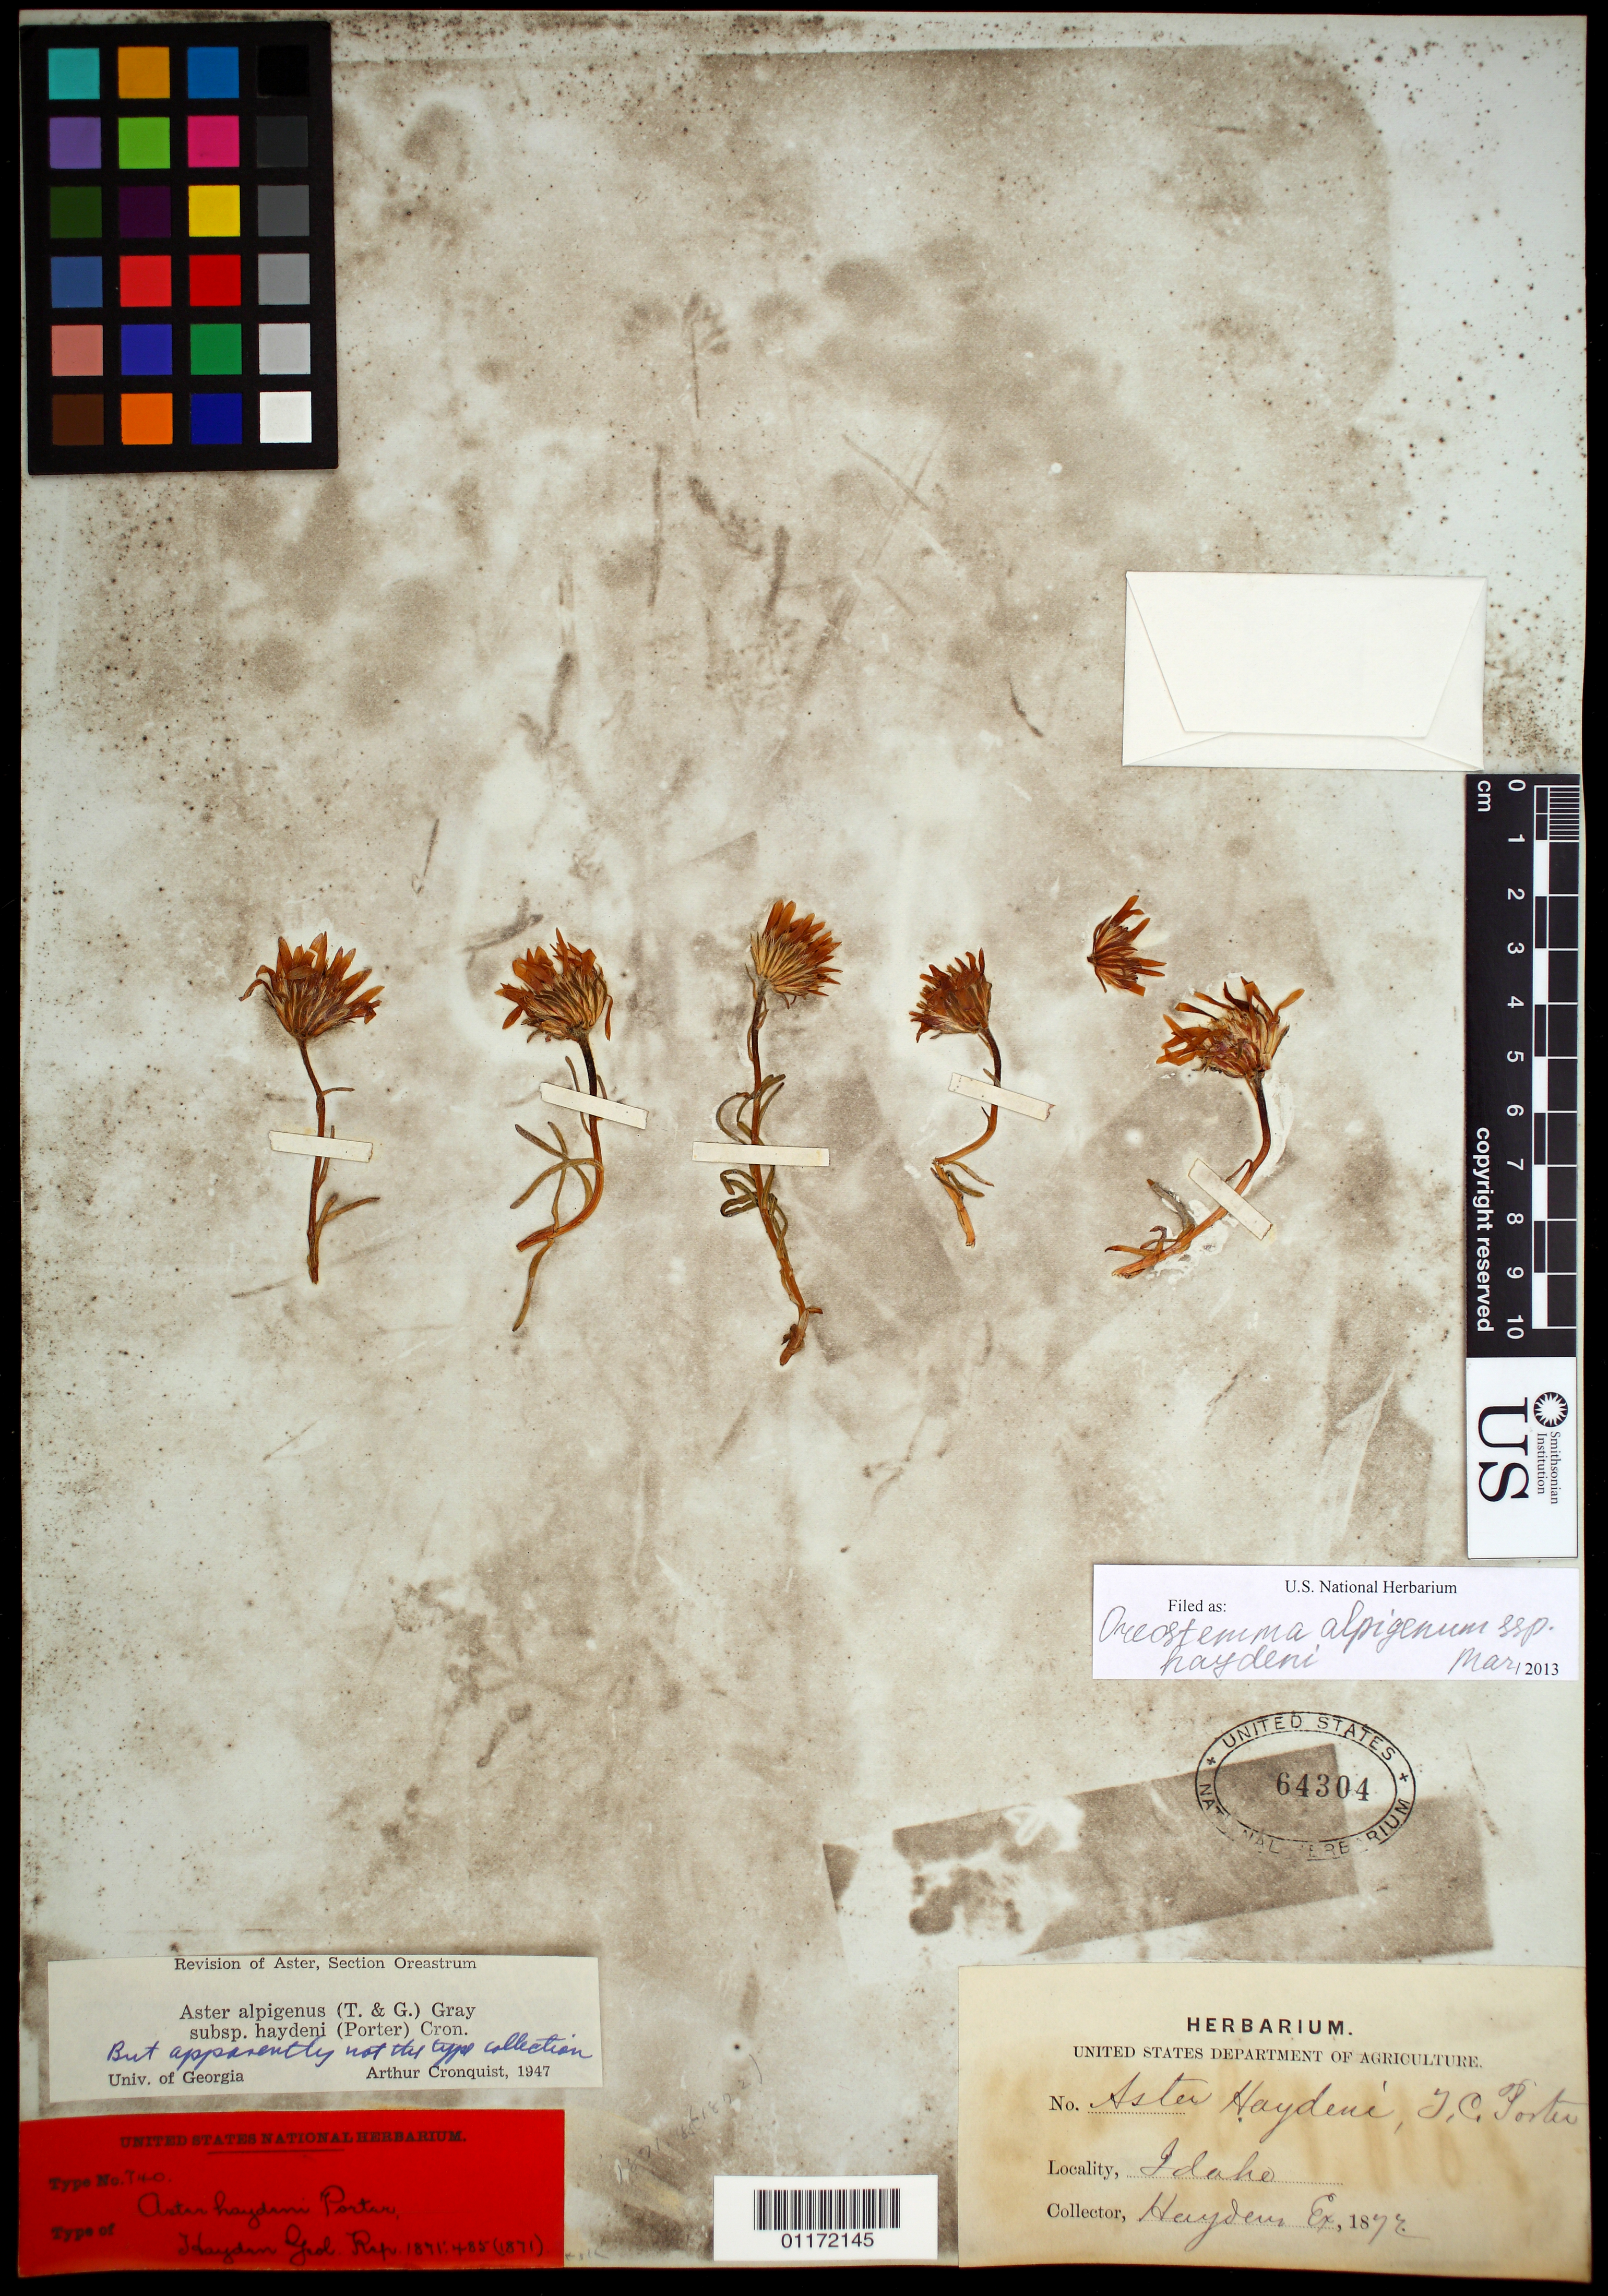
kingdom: Plantae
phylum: Tracheophyta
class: Magnoliopsida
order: Asterales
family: Asteraceae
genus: Oreostemma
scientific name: Oreostemma alpigenum var. haydenii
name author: (Porter) G.L. Nesom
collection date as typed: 1872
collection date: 1872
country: United States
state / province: Idaho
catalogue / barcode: US 64304